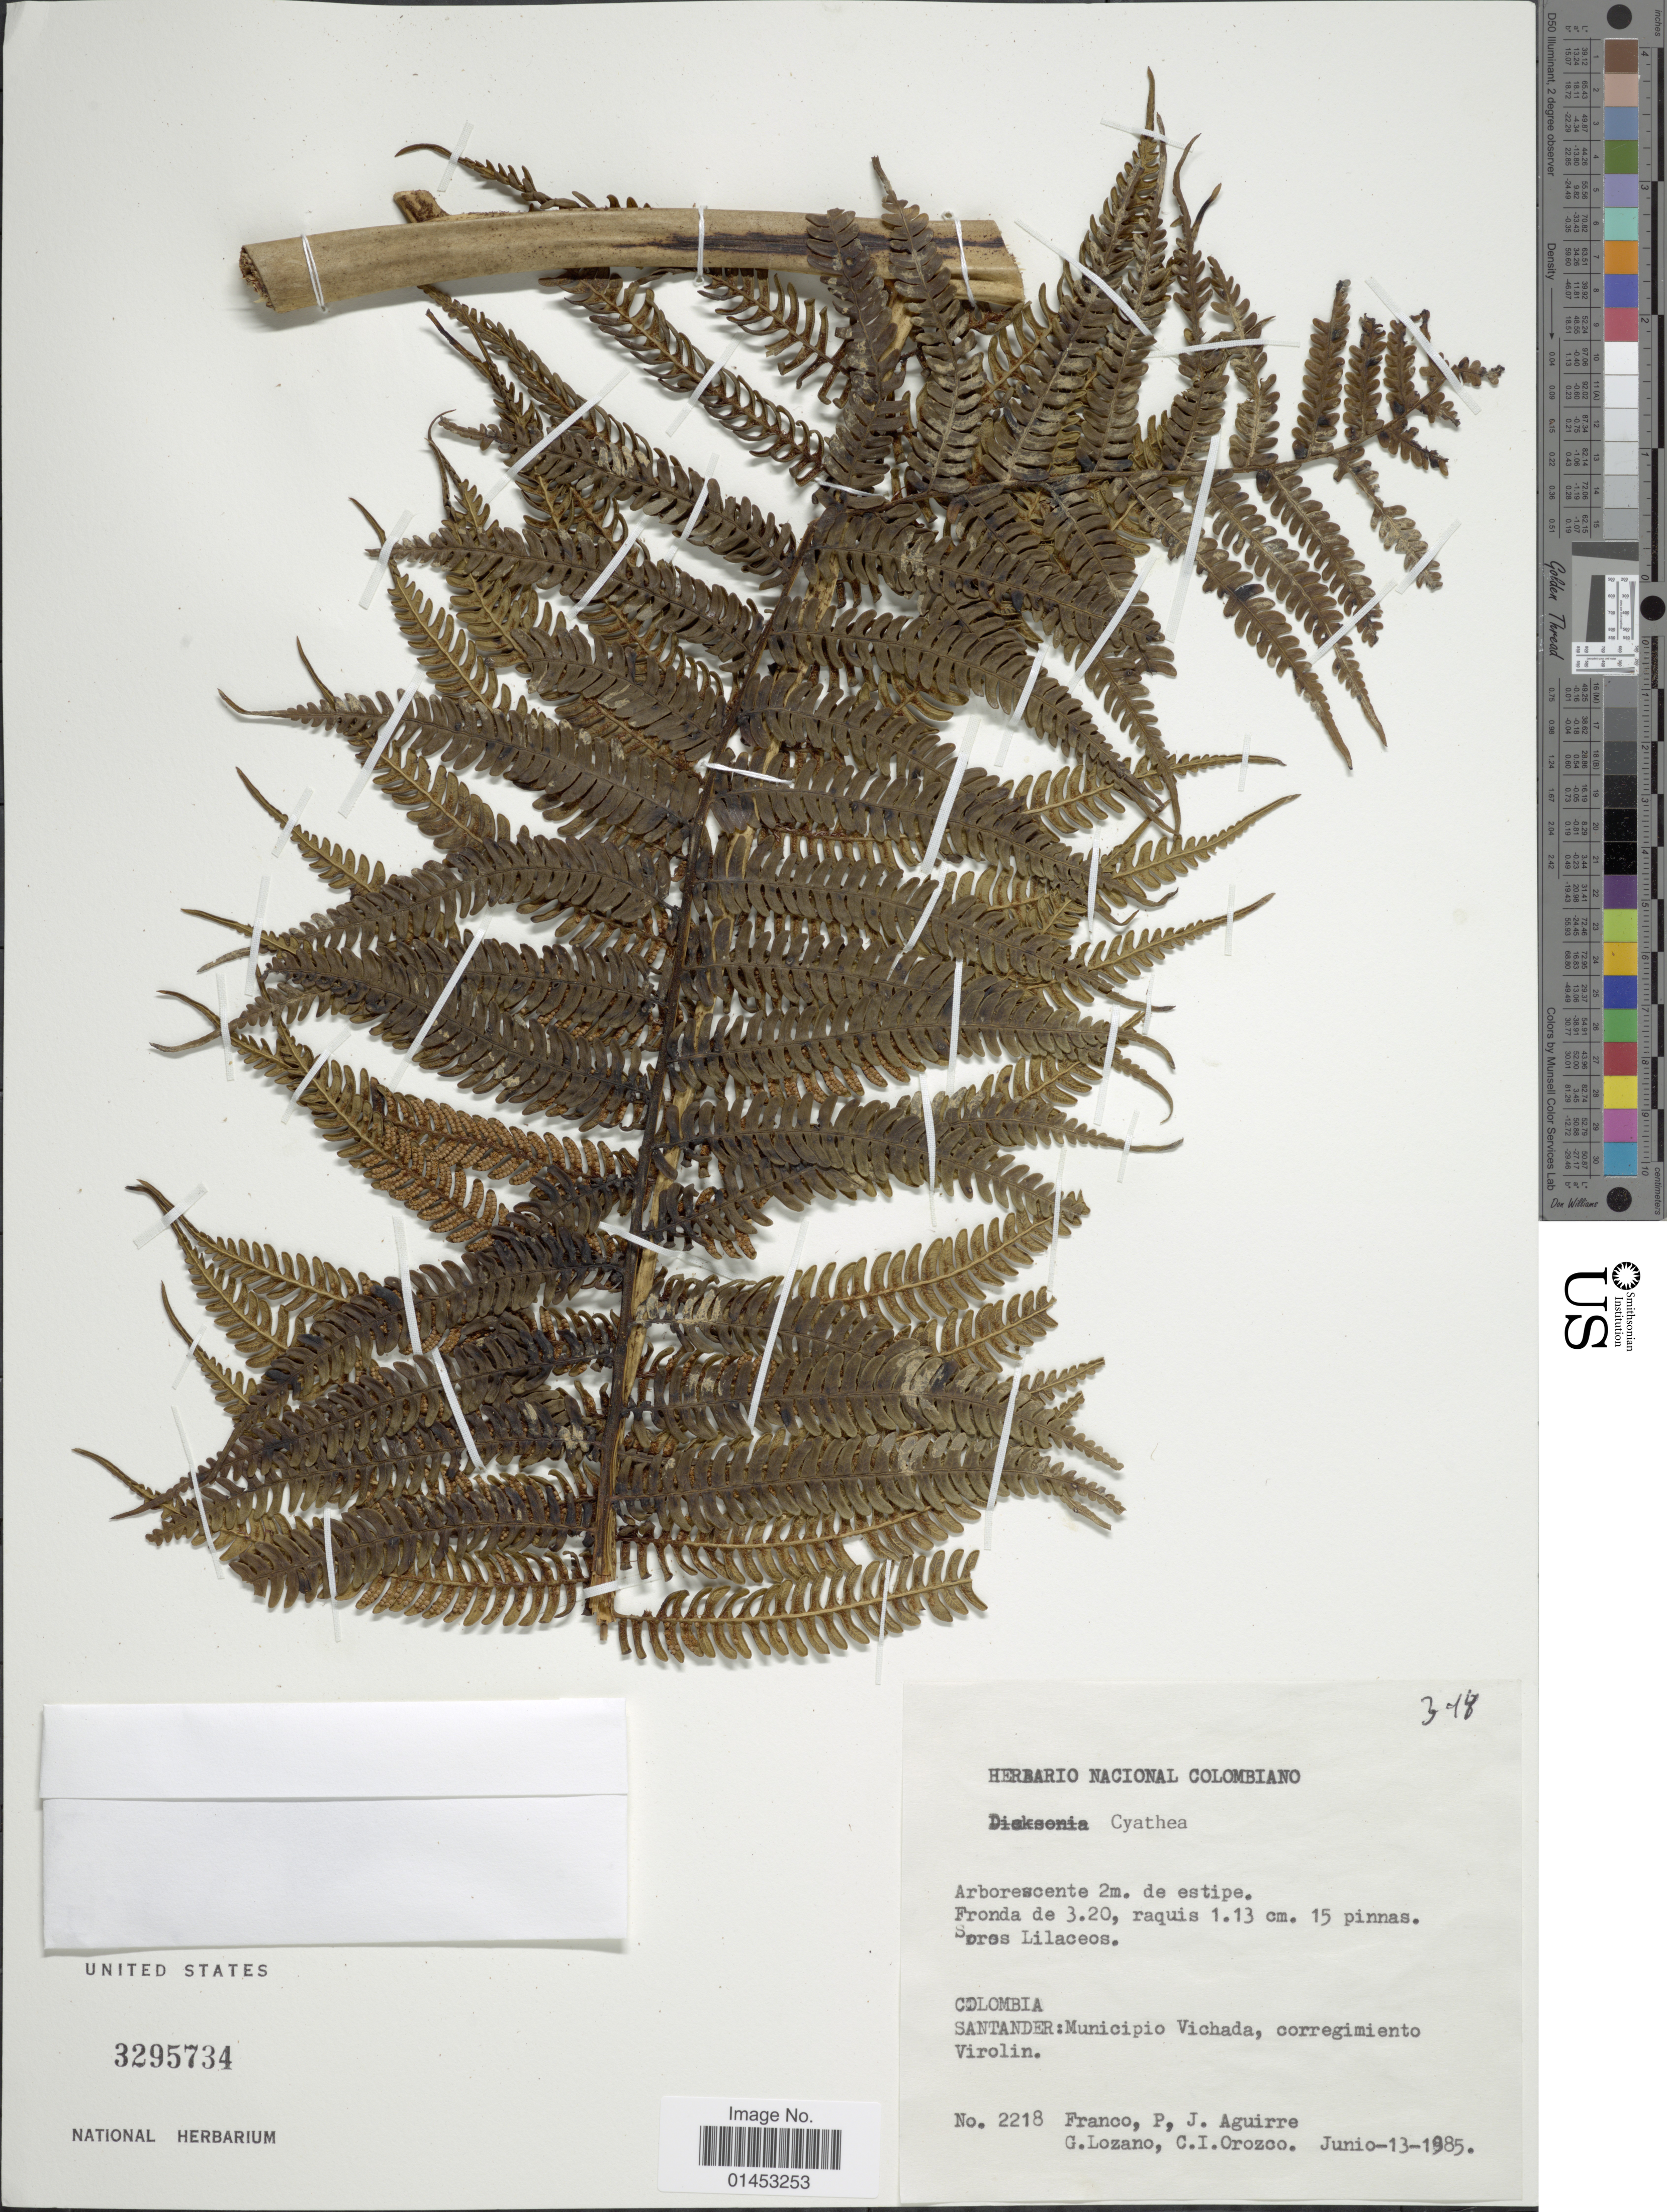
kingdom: Plantae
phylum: Tracheophyta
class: Polypodiopsida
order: Cyatheales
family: Cyatheaceae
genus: Cyathea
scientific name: Cyathea sp.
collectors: P. Franco, J. Aguirre, G. Lozano-Contreras & C. I. Orozco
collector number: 2218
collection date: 1985-06-13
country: Colombia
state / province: Santander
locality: Colombia, Santander: Municipio Vichada, corregimiento Virolin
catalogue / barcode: US 3295734